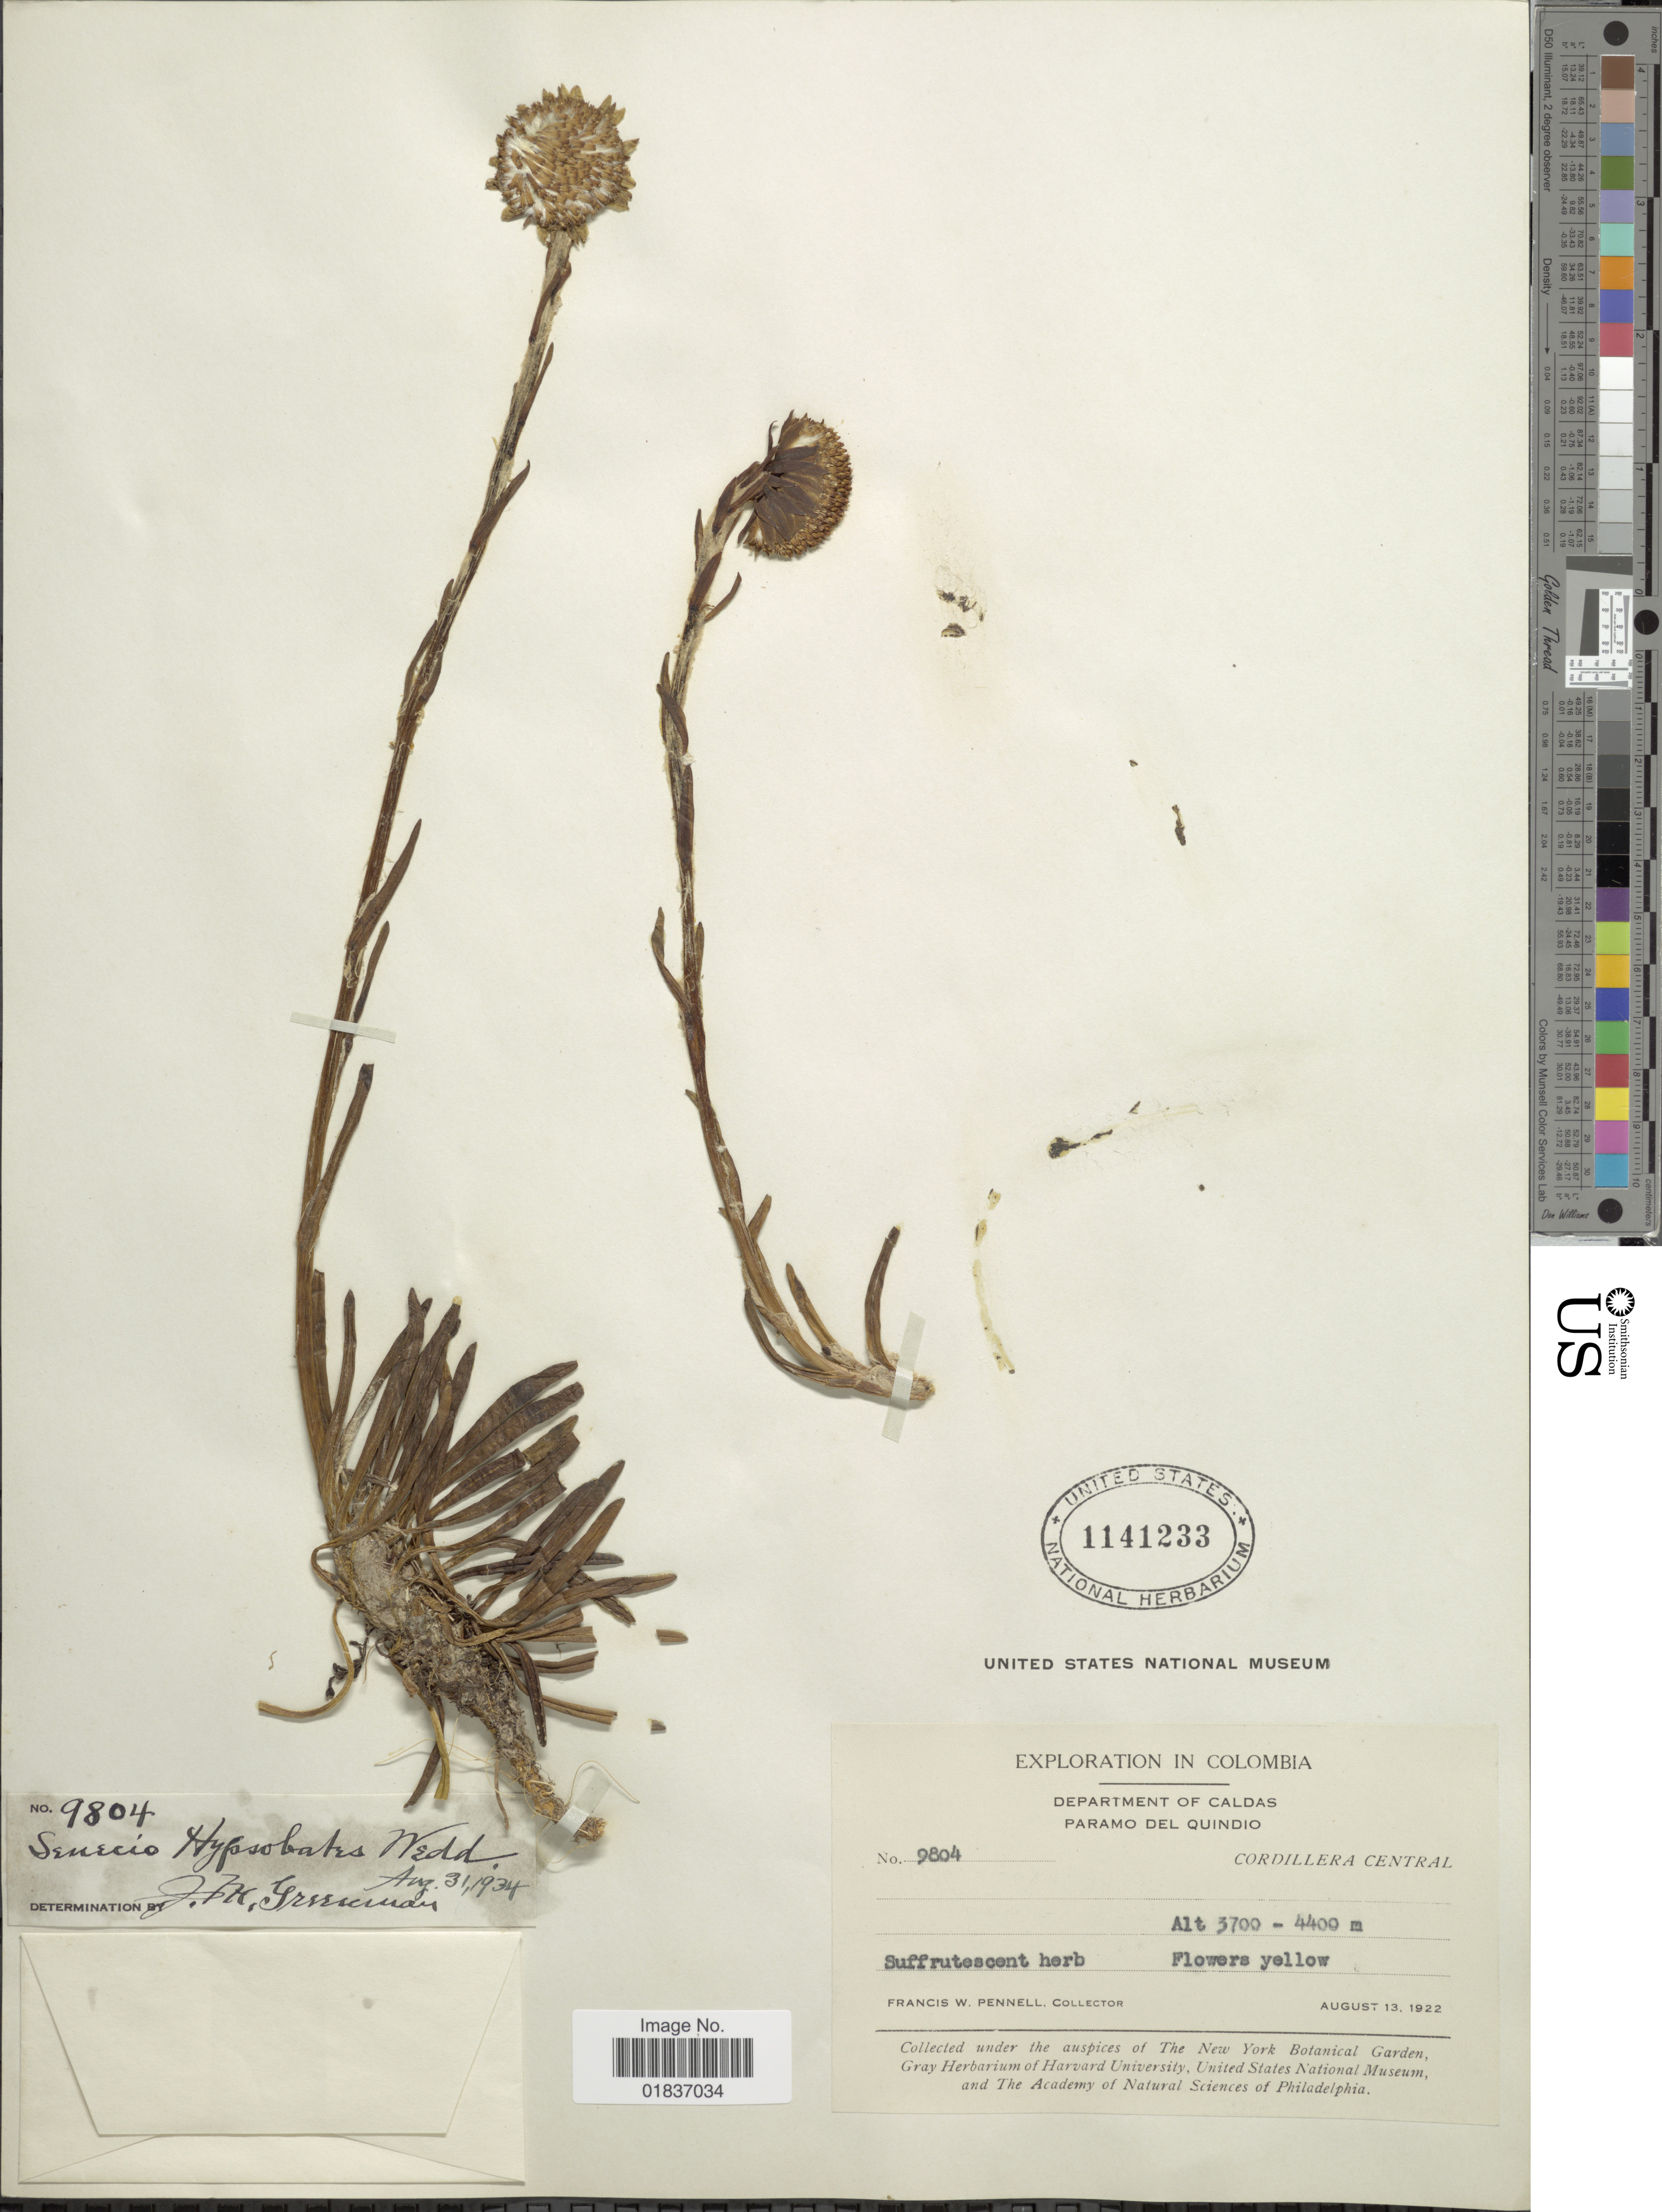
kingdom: Plantae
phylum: Tracheophyta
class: Magnoliopsida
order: Asterales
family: Asteraceae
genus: Senecio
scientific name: Senecio hypsobates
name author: Wedd.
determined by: Salomon, Luciana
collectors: F. W. Pennell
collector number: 9804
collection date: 1922-08-13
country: Colombia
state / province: Caldas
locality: Department of Caldas. Paramo del Quindio. Cordillera Central.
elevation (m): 3700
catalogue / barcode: US 1141233